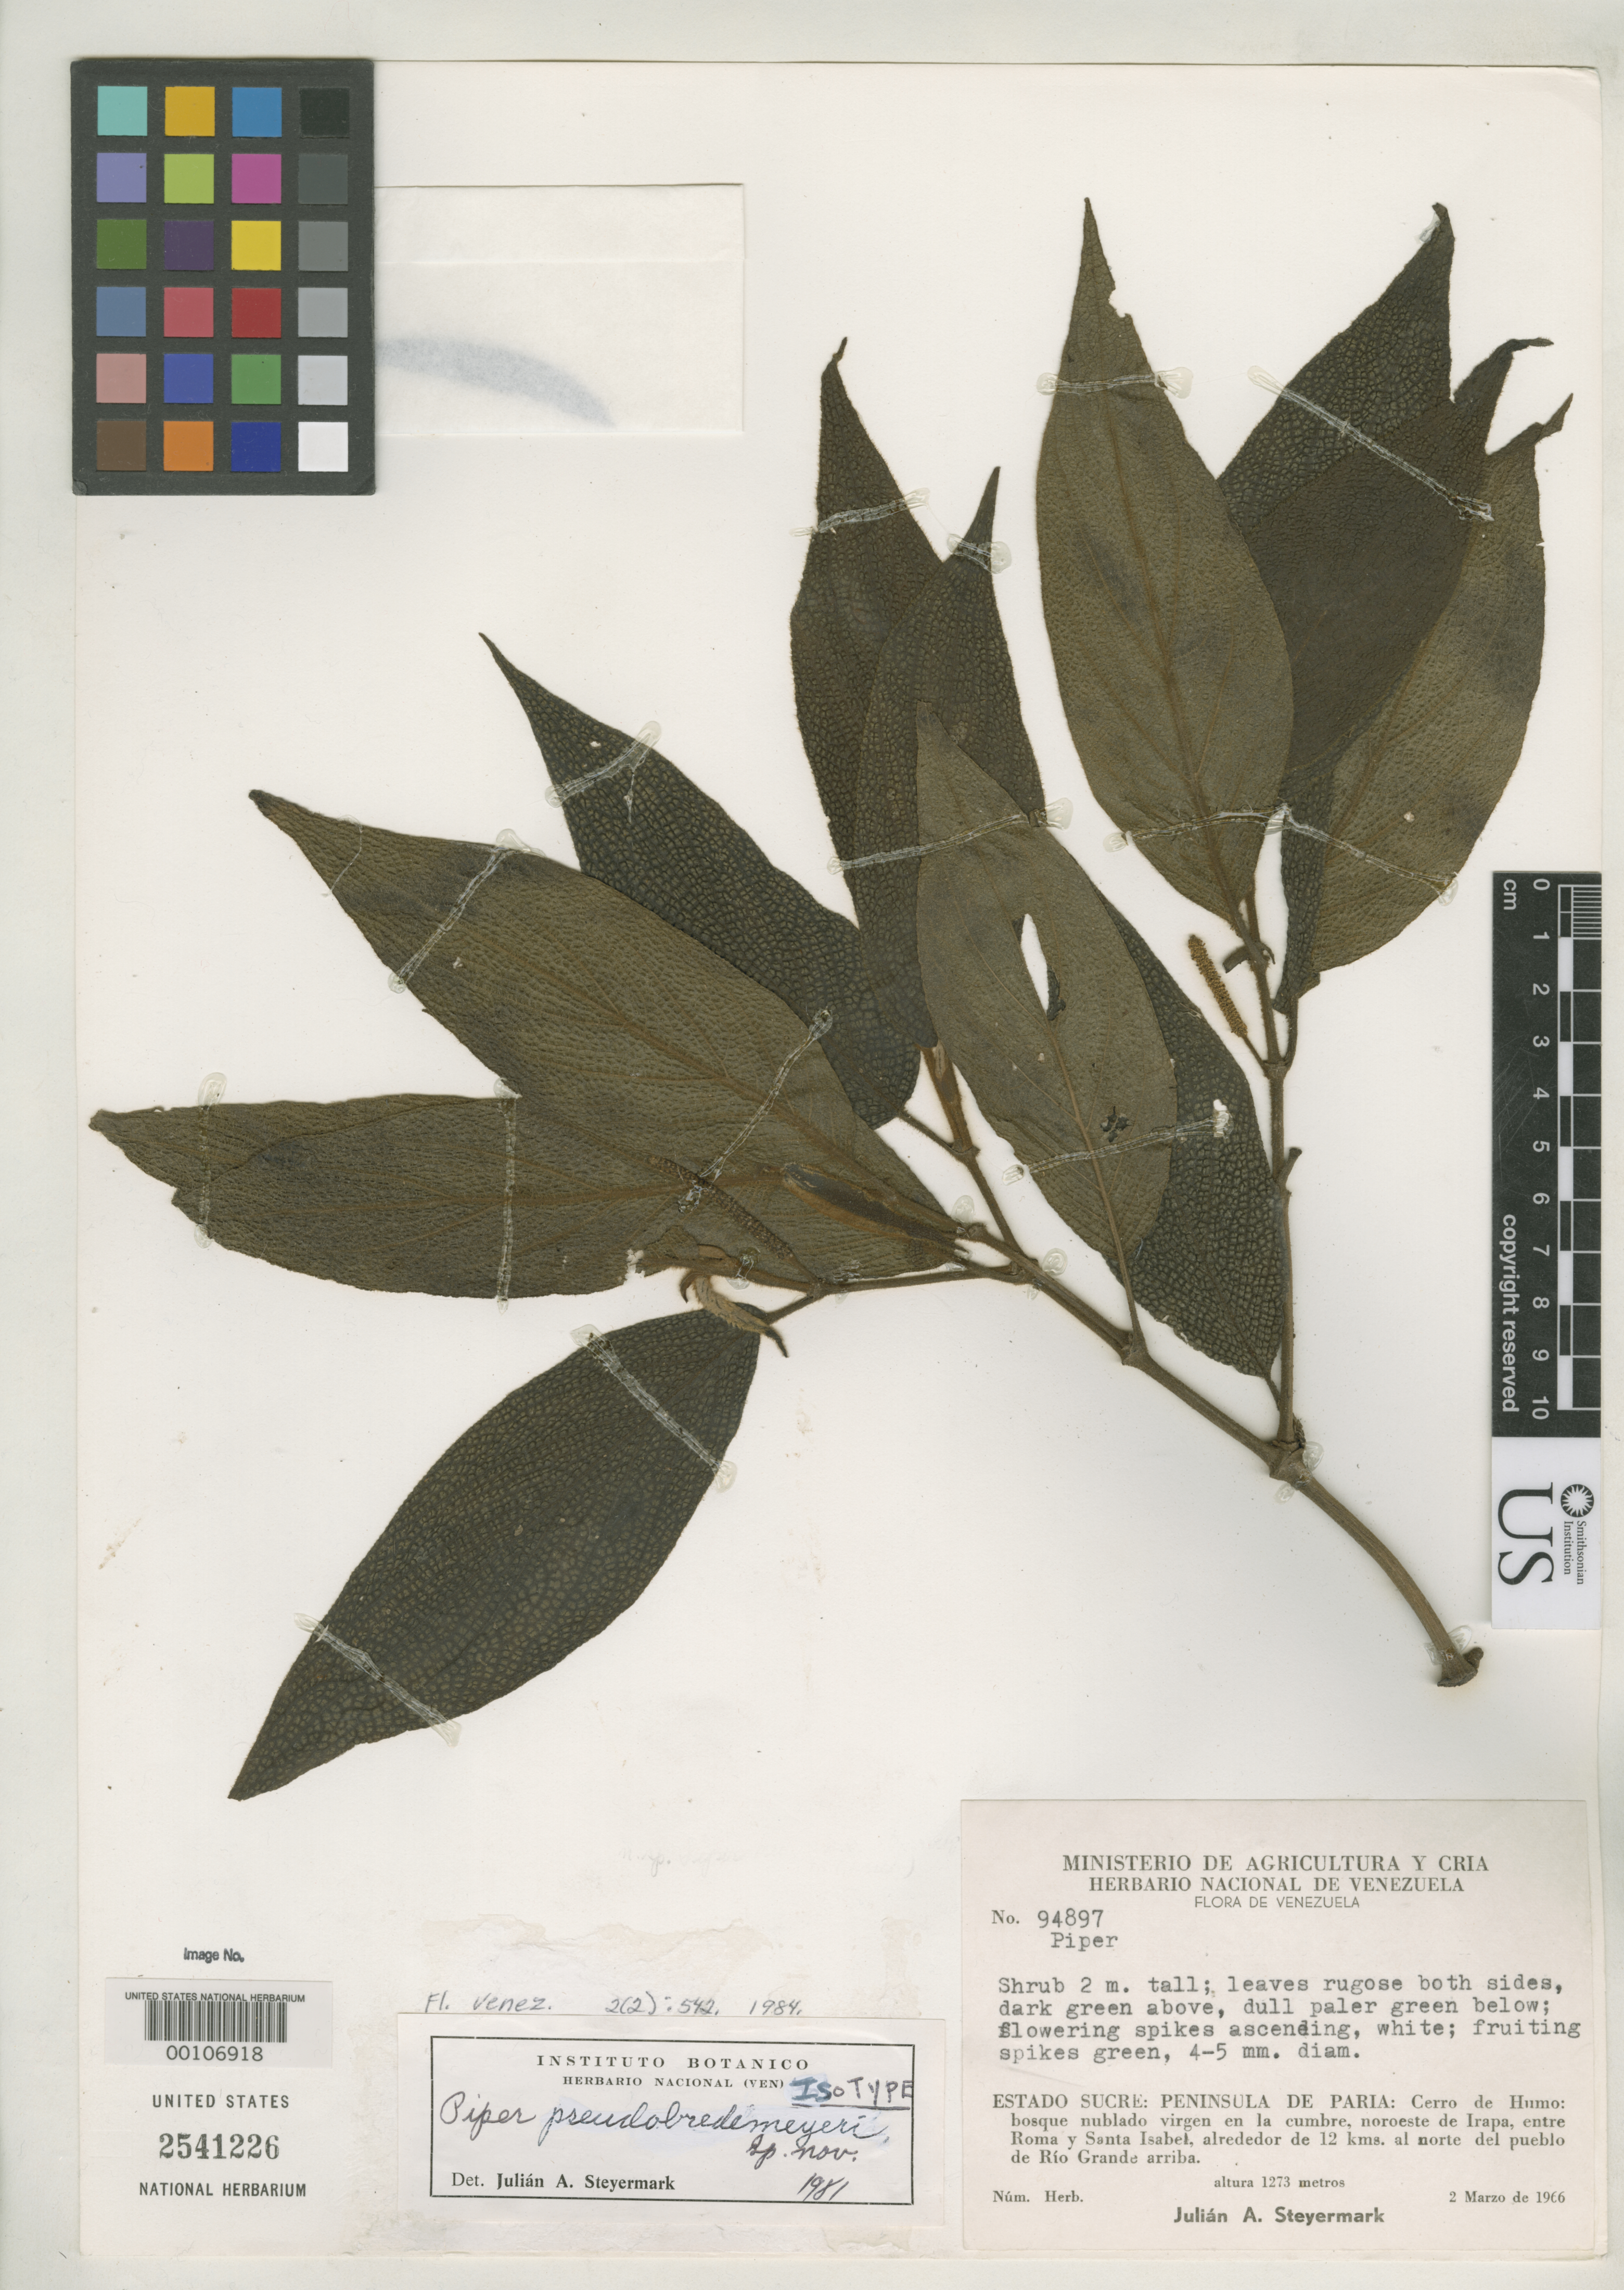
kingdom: Plantae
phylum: Tracheophyta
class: Magnoliopsida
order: Piperales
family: Piperaceae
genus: Piper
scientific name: Piper pseudobredemeyeri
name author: Steyerm.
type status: Isotype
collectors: J. Steyermark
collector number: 94897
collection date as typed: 02 Mar 1966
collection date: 1966-03-02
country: Venezuela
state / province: Sucre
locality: Peninsula de Paria, Cerro de Humo.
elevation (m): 1273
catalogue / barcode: US 2541226